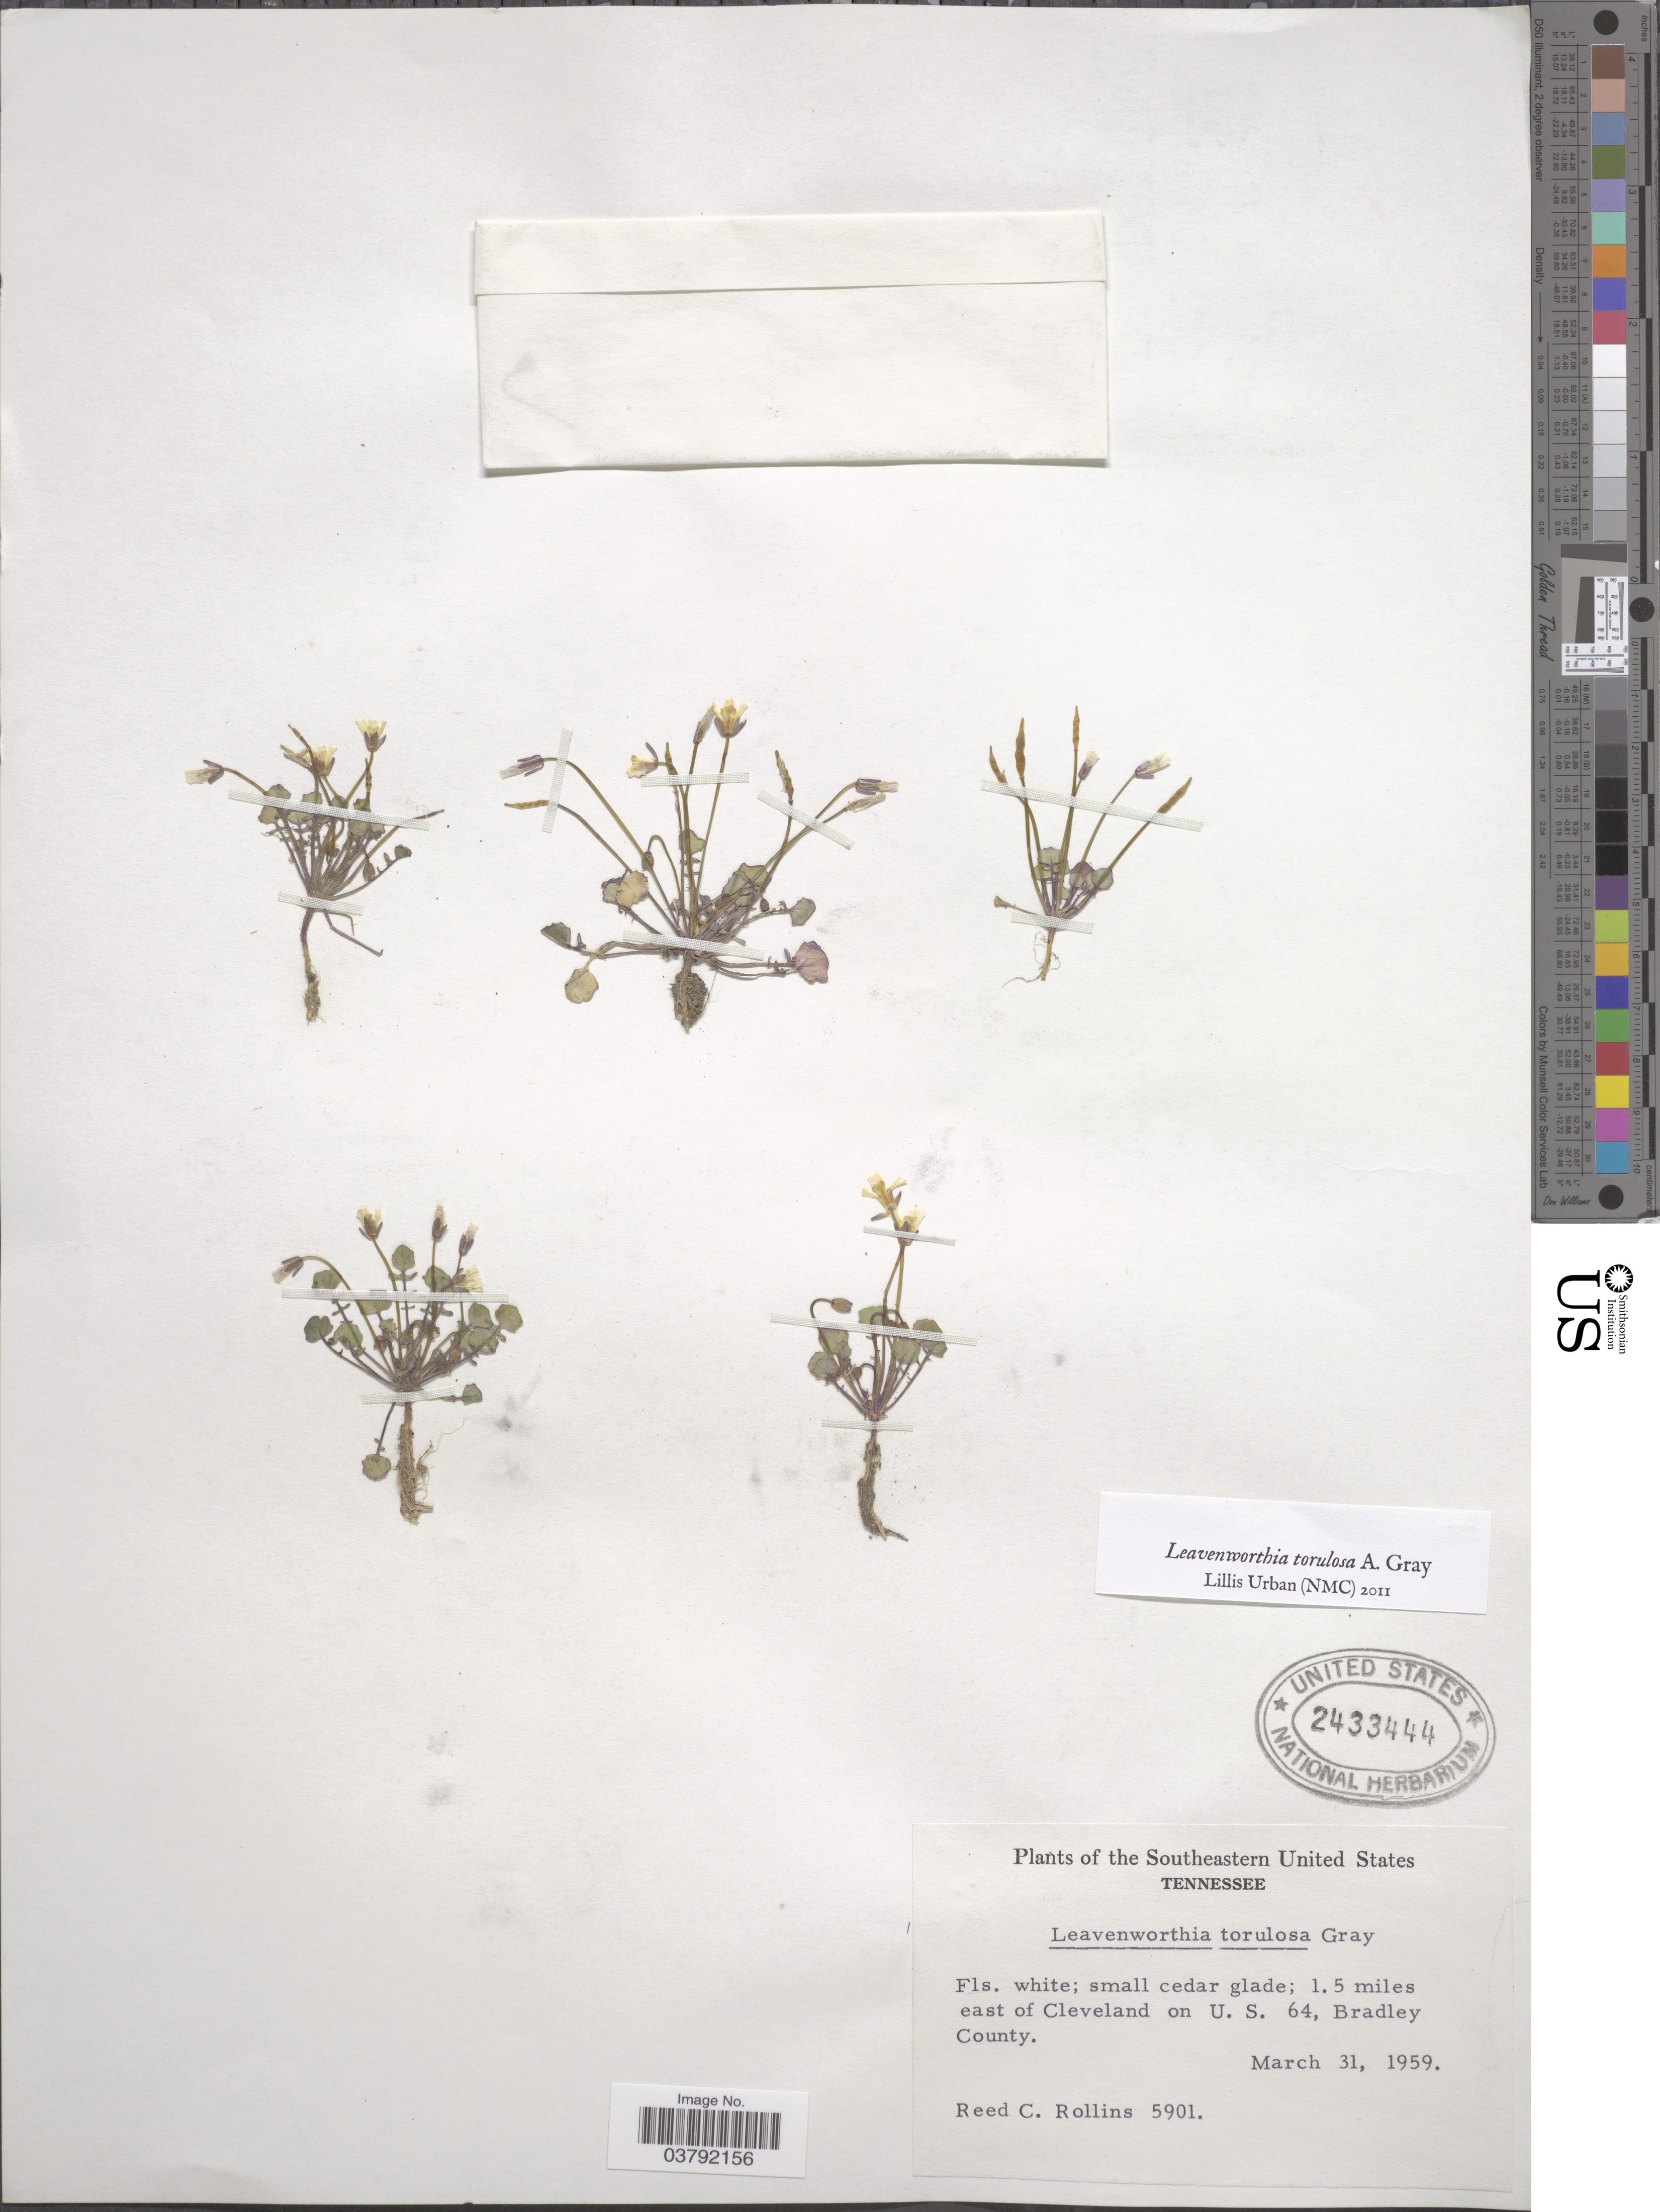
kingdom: Plantae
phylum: Tracheophyta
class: Magnoliopsida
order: Brassicales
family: Brassicaceae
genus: Leavenworthia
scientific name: Leavenworthia torulosa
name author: A. Gray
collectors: R. C. Rollins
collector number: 5901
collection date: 1959-03-31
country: United States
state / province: Tennessee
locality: Southeastern United States. 1.5 miles east of Cleveland on U. S. 64, Bradley County.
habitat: small cedar glade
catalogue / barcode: US 2433444